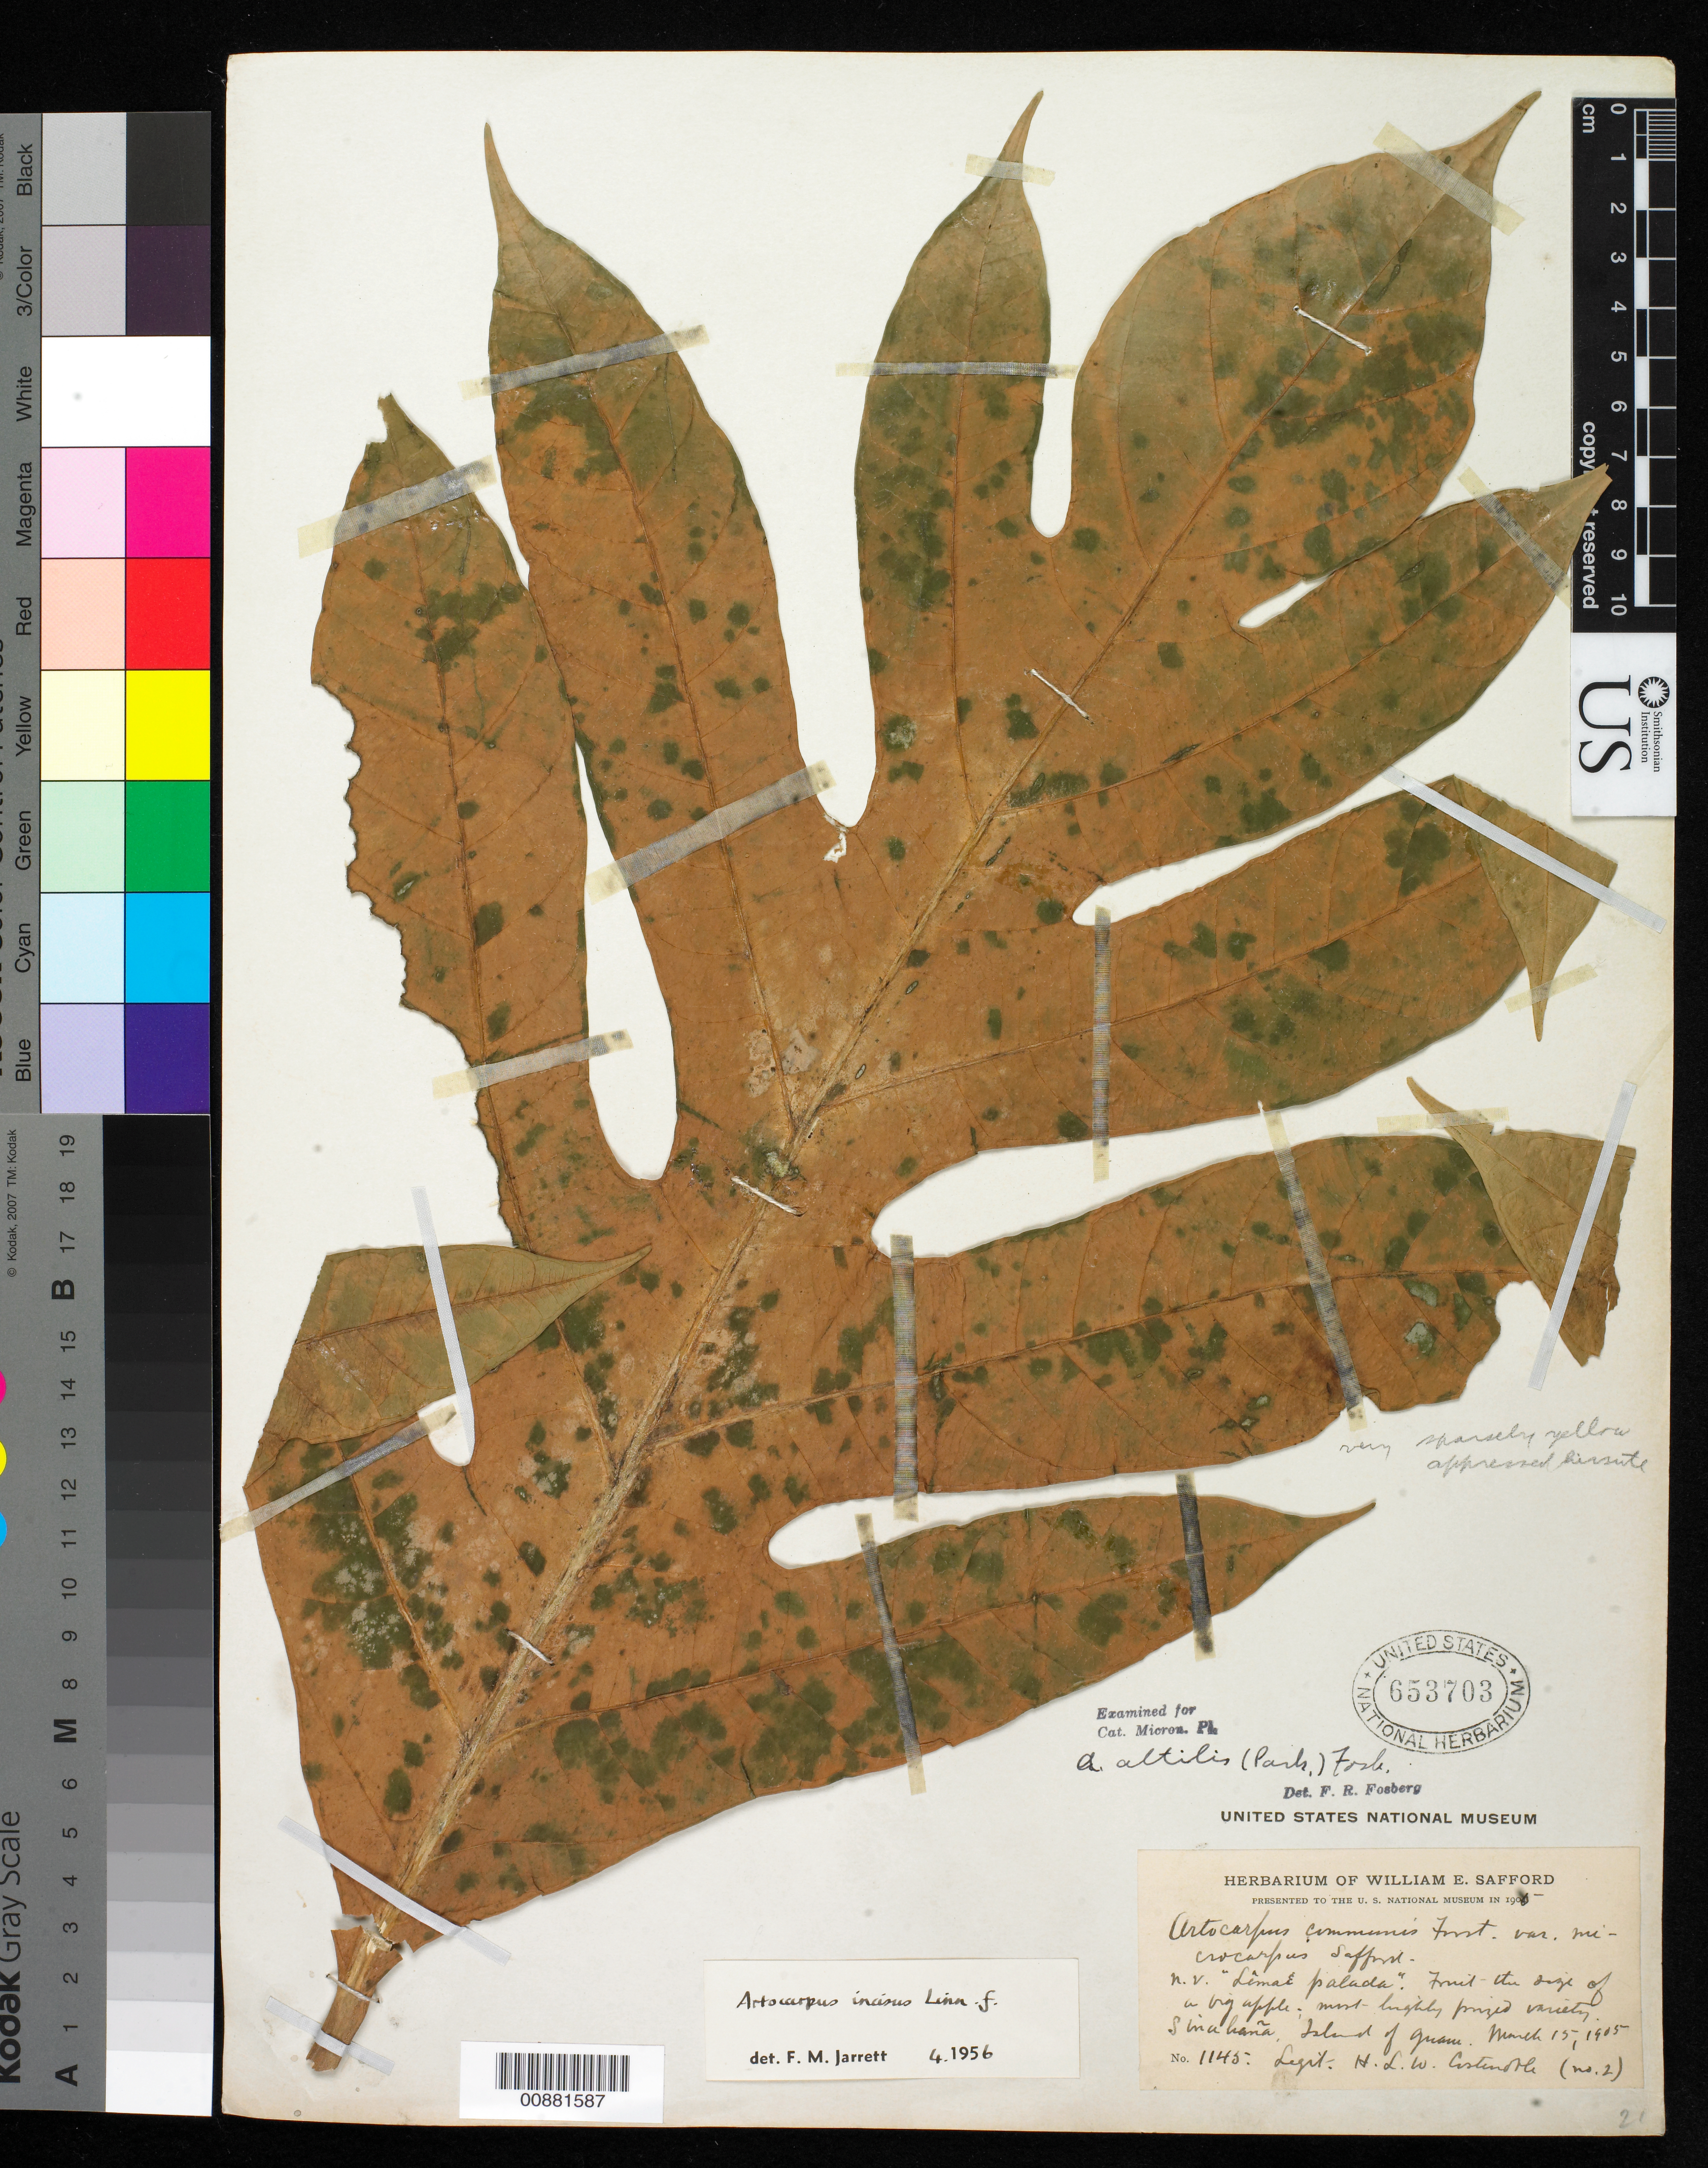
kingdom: Plantae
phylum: Tracheophyta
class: Magnoliopsida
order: Rosales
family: Moraceae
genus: Artocarpus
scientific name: Artocarpus altilis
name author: (Parkinson) Fosberg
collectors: H. Costenoble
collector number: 1145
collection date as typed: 15 Mar 1905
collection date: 1905-03-15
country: Guam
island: Guam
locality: Sinaliana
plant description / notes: MJD copied to EBDCS- Food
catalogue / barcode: US 653703